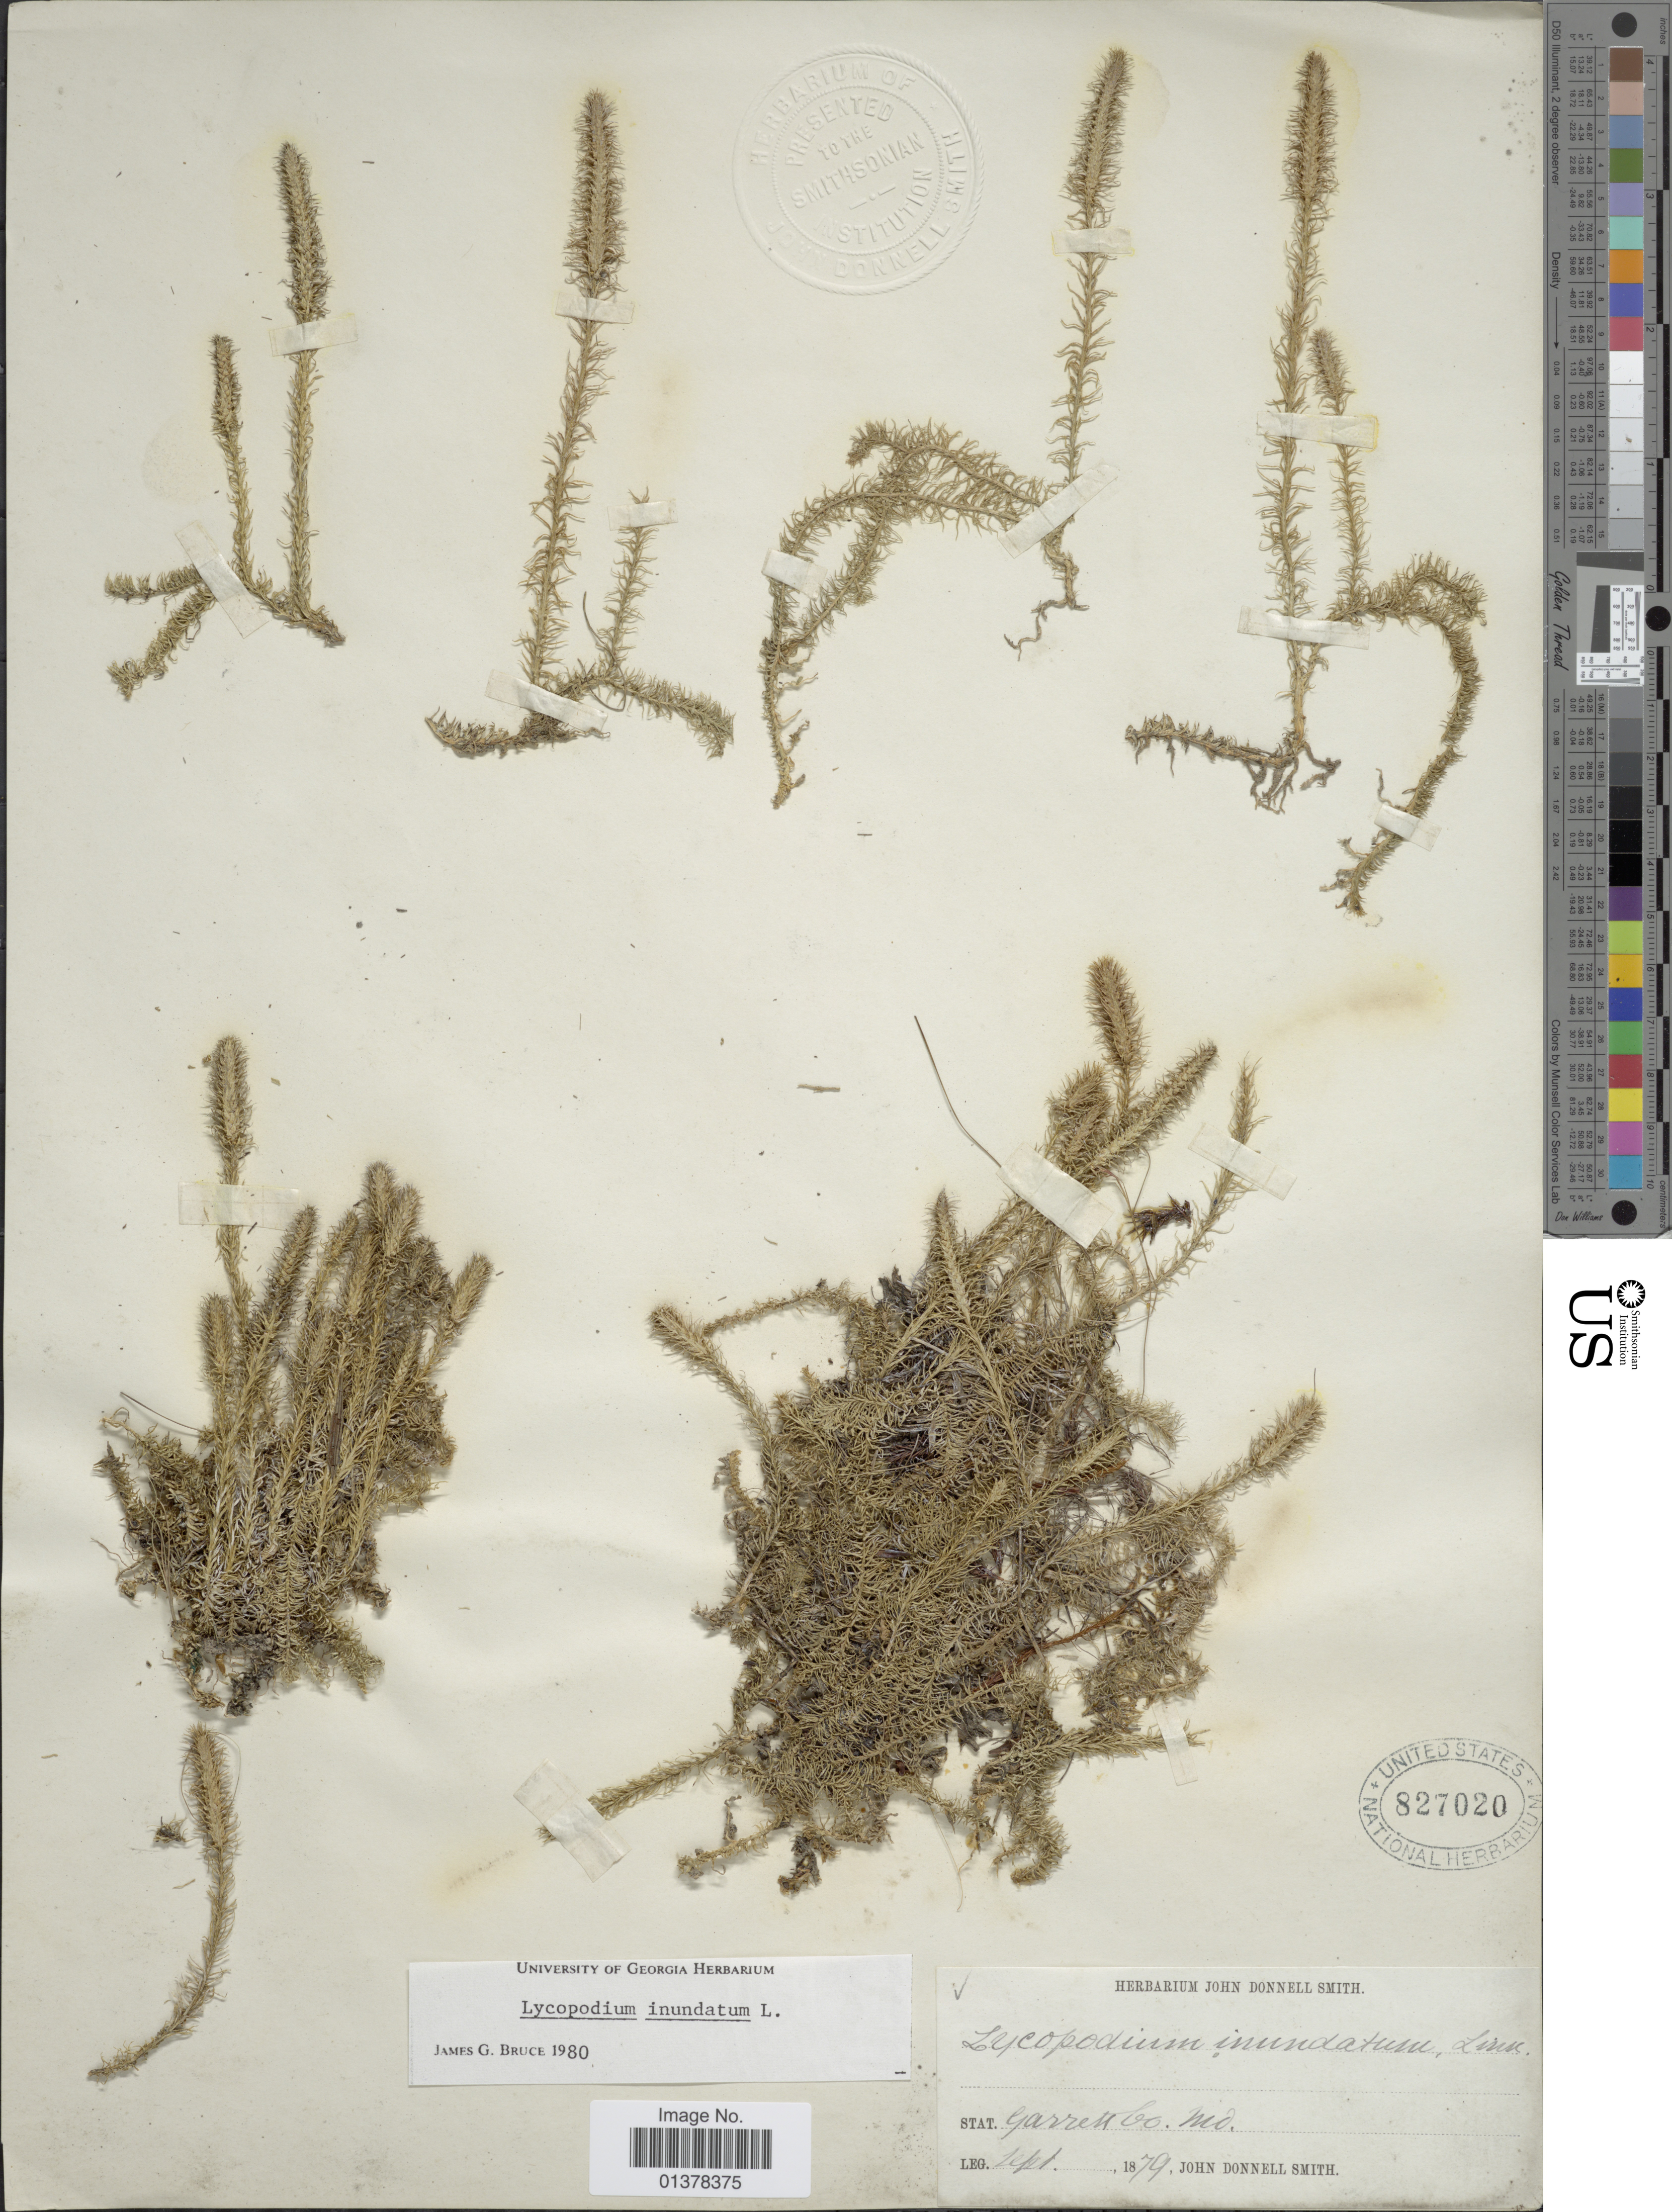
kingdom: Plantae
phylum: Tracheophyta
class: Lycopodiopsida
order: Lycopodiales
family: Lycopodiaceae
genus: Lycopodiella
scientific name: Lycopodiella inundata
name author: (L.) Holub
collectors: J. Donnell Smith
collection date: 1879-09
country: United States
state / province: Maryland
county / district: Garrett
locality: Garrett Co.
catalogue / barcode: US 827020